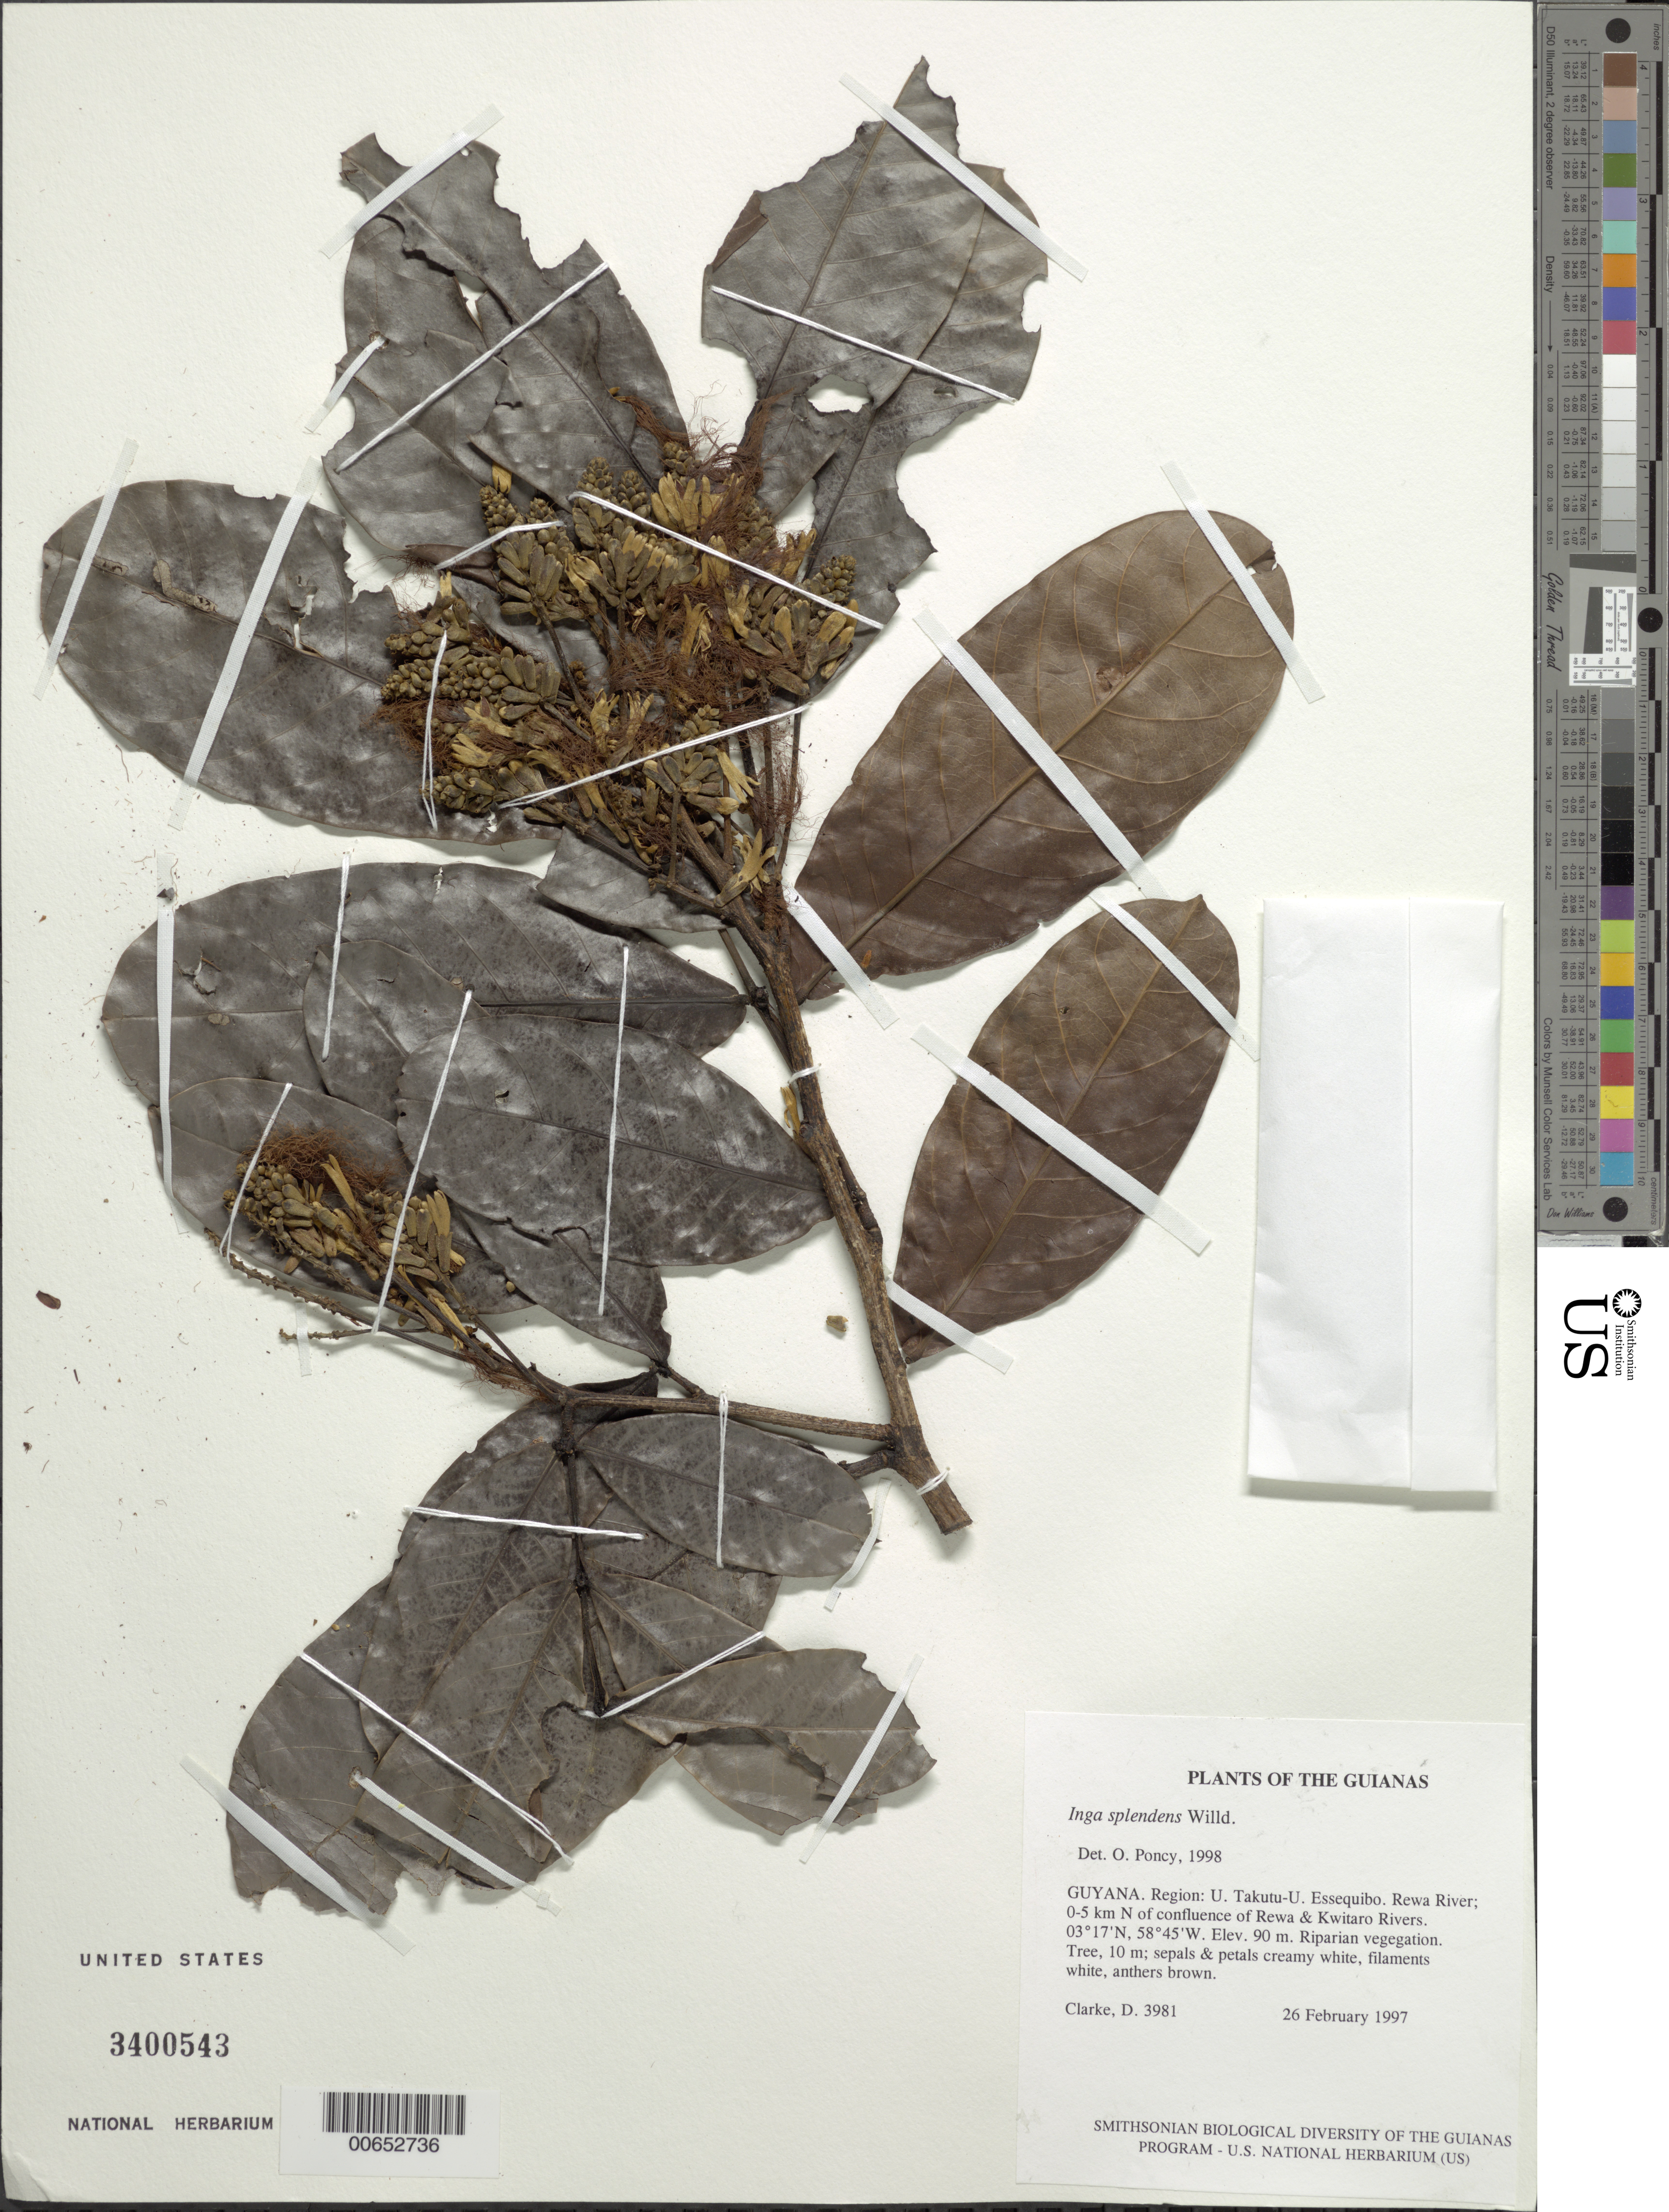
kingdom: Plantae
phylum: Tracheophyta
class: Magnoliopsida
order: Fabales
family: Fabaceae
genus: Inga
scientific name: Inga splendens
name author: Willd.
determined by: Poncy, O.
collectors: H. D. Clarke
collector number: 3981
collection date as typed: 26 February 1997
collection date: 1997-02-26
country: Guyana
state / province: U. Takutu-U. Essequibo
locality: Rewa River; 0-5 km N of confluence of Rewa & Kwitaro Rivers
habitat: Riparian vegetation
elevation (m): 90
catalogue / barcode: US 3400543